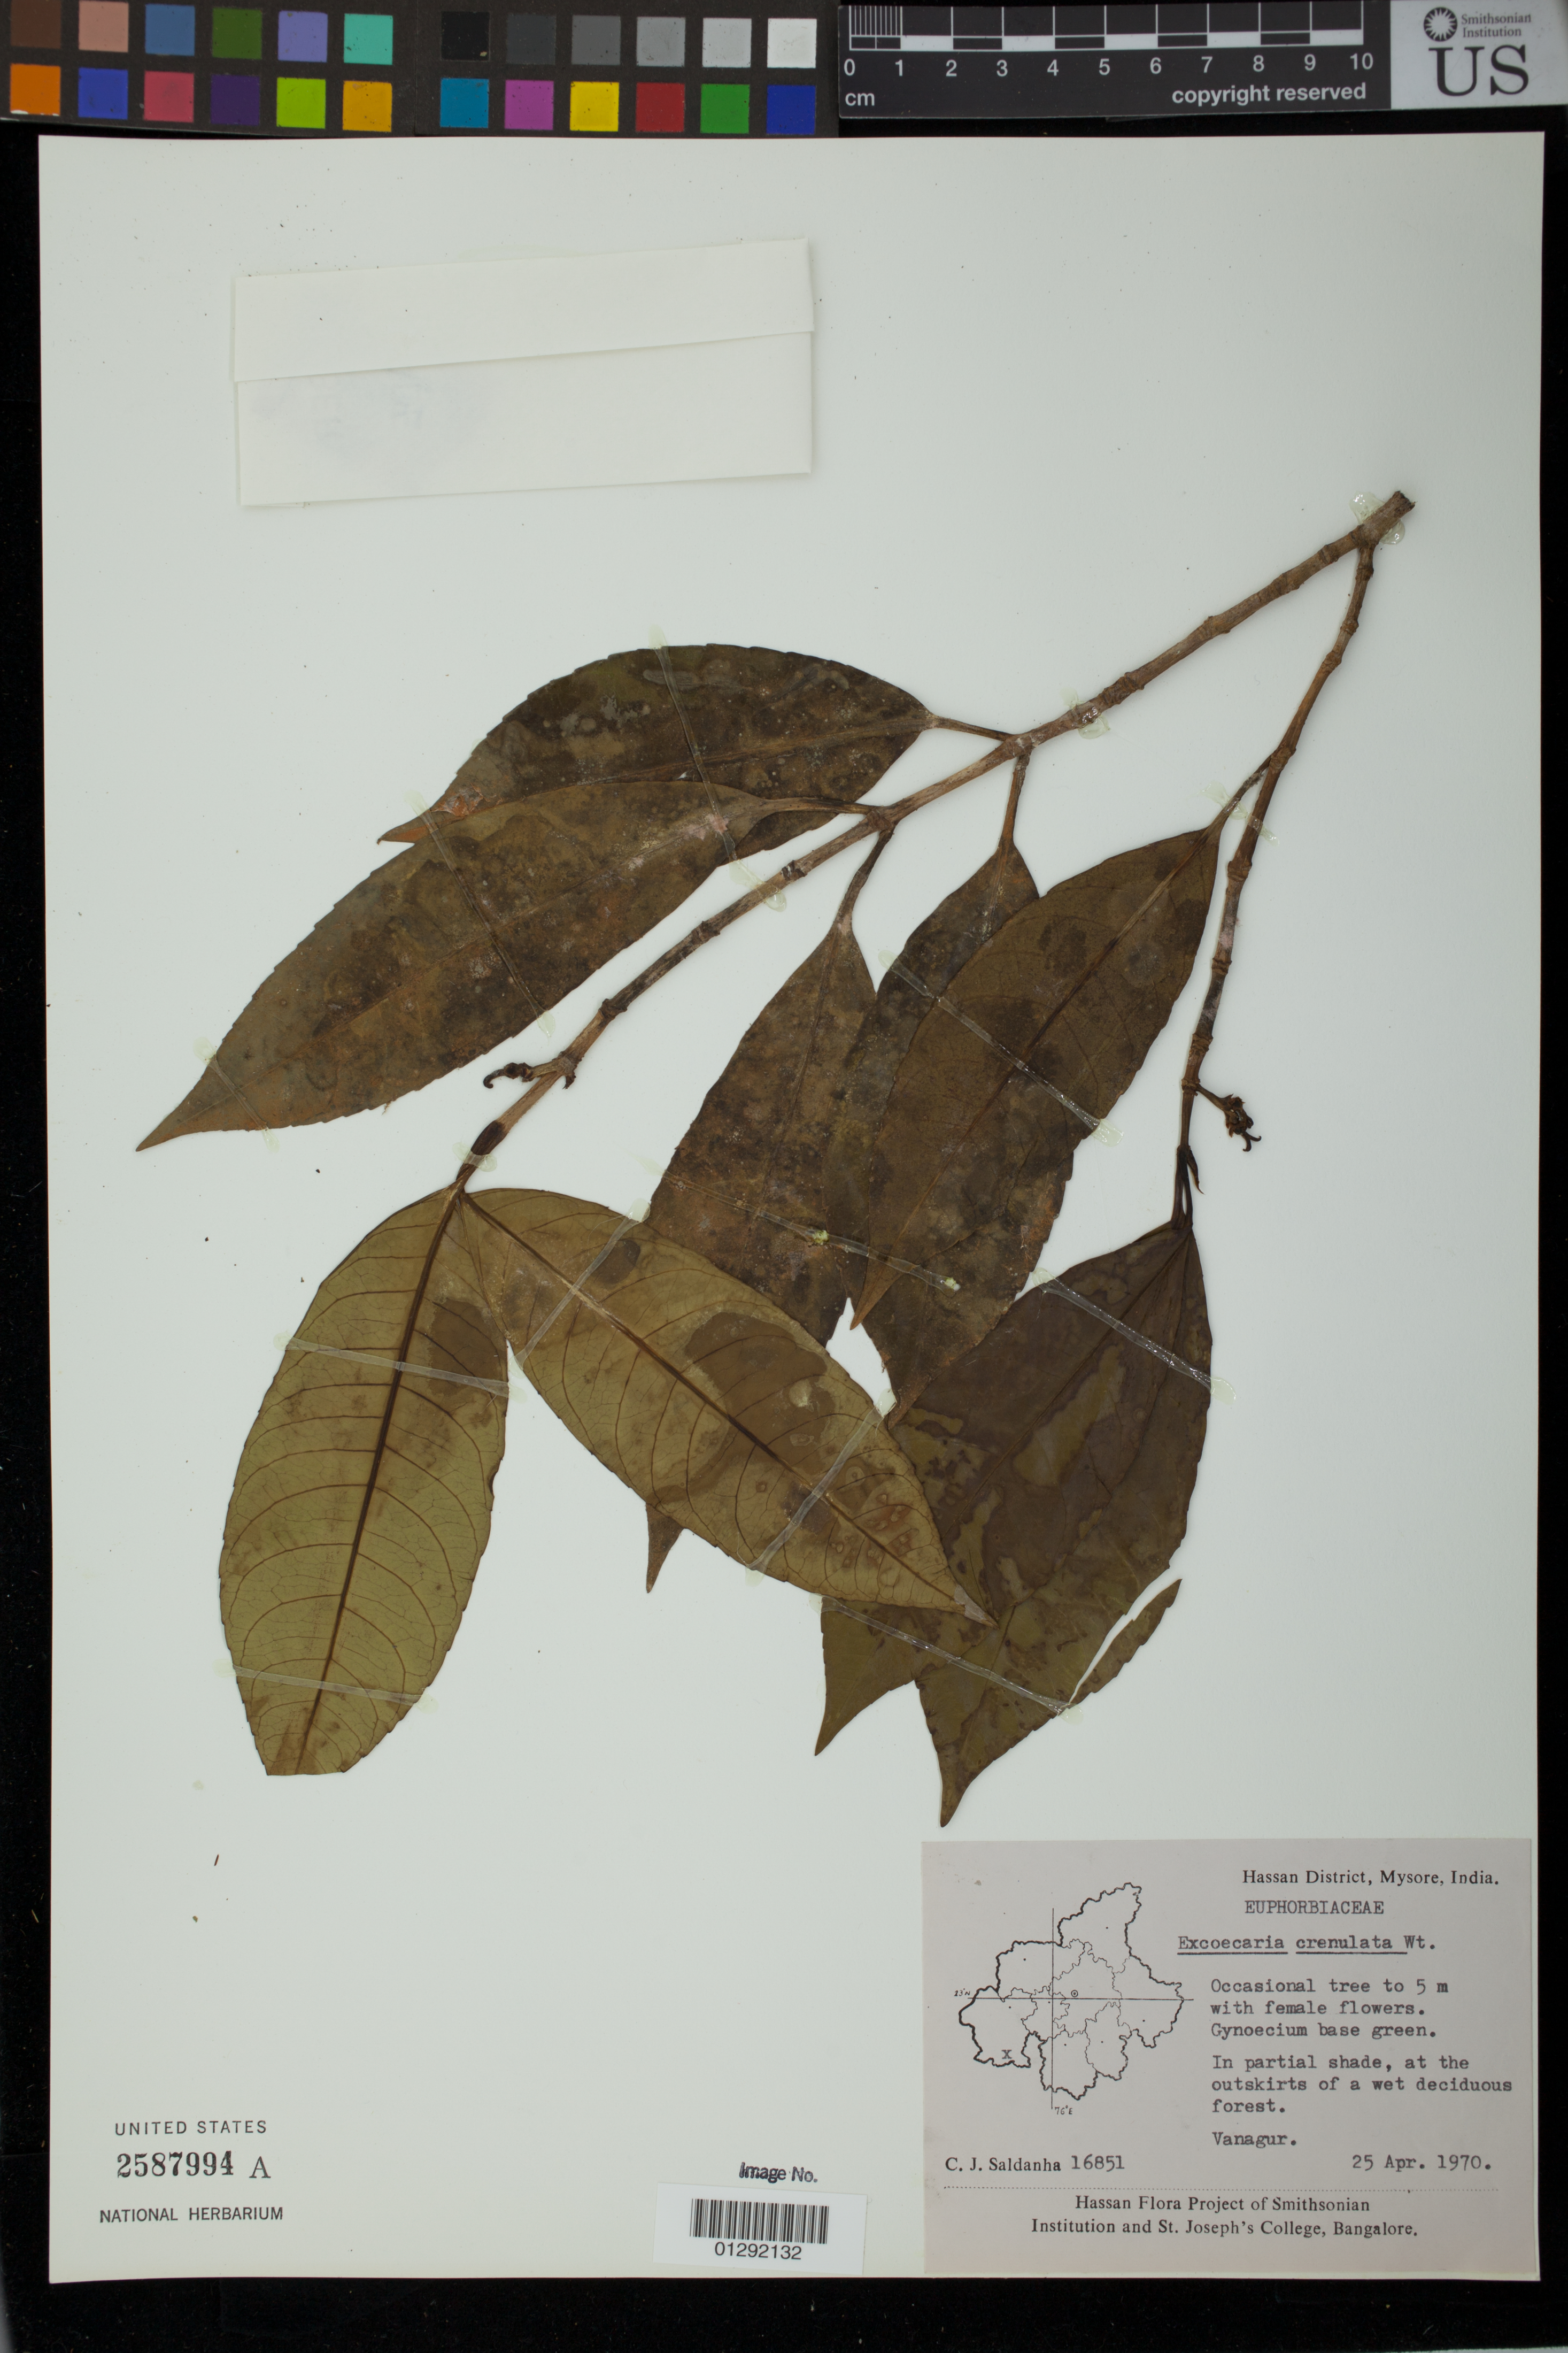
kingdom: Plantae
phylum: Tracheophyta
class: Magnoliopsida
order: Malpighiales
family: Euphorbiaceae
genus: Excoecaria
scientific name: Excoecaria crenulata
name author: Wight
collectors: C. J. Saldanha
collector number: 16851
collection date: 1970-04-25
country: India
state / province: Karnataka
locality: Hassan District: Mysore. Vanagur.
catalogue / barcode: US 2587994A